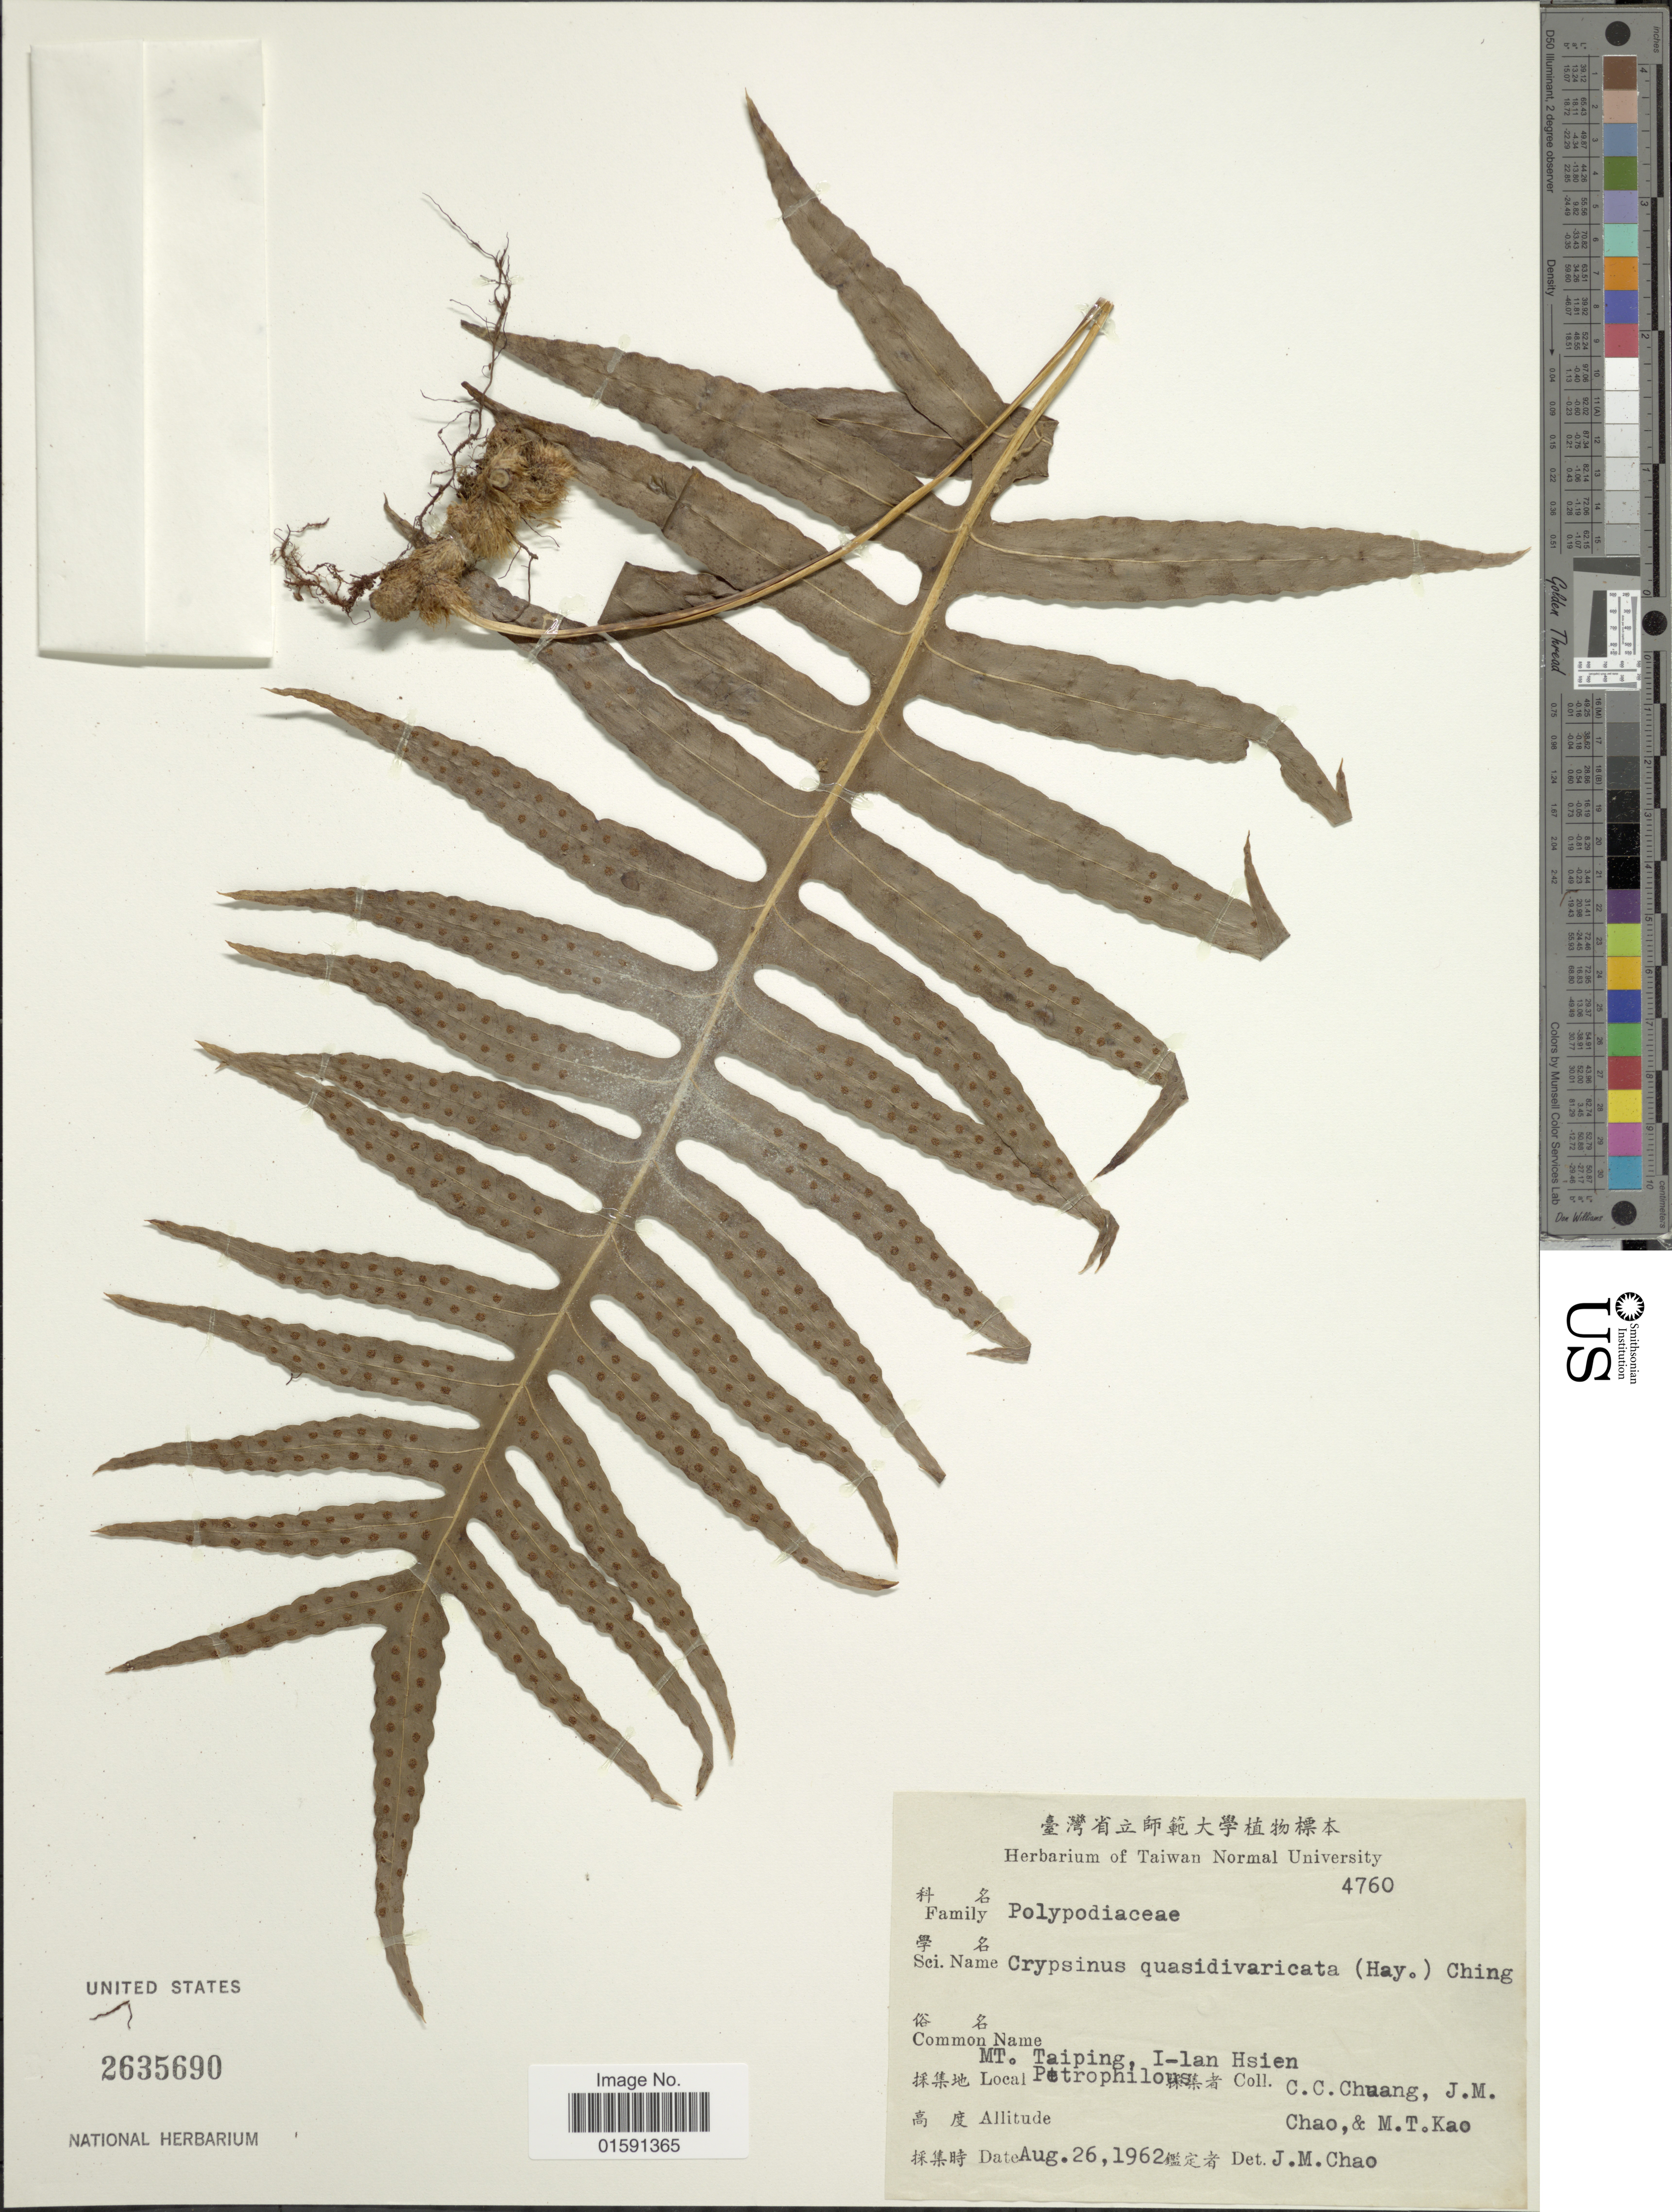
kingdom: Plantae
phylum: Tracheophyta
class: Polypodiopsida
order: Polypodiales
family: Polypodiaceae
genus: Selliguea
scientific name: Selliguea quasidivaricata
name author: (Hayata) H. Ohashi & K. Ohashi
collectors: C. C. Chuang, J. Chao & M. T. Kao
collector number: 4760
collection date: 1962-08-26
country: Taiwan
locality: Mt. Taiping, I-Lan Hsien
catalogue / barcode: US 2635690